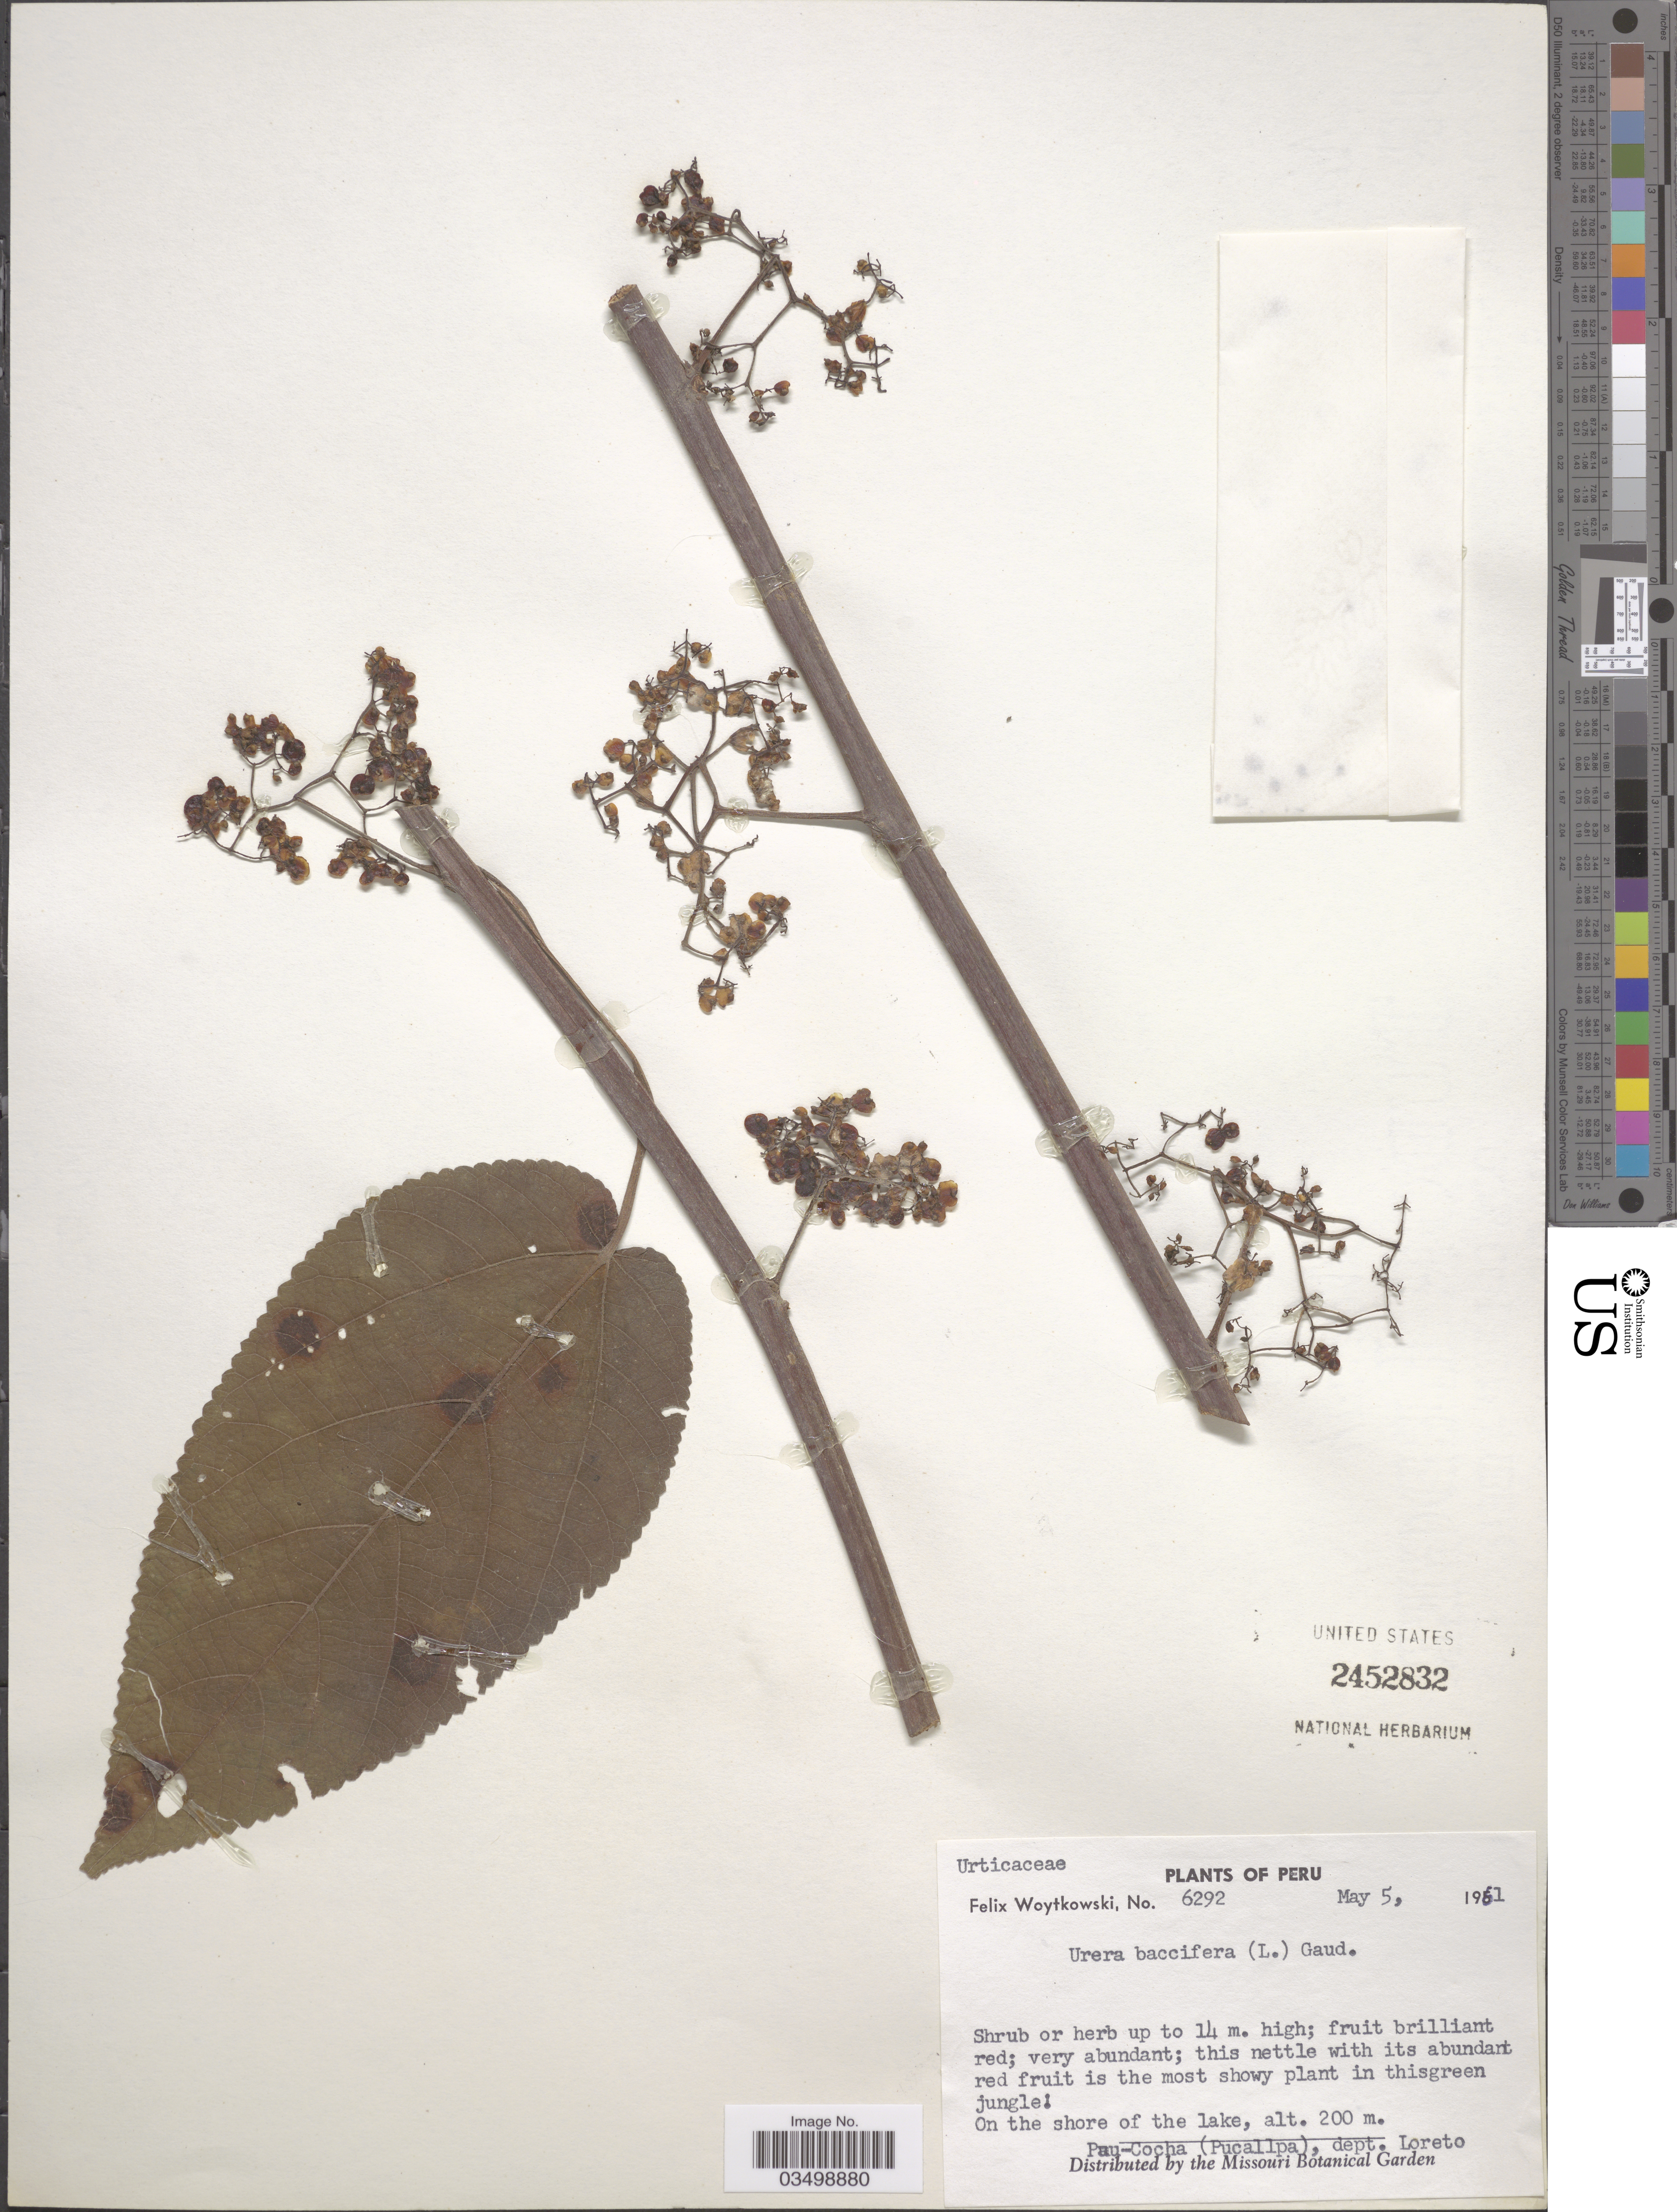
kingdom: Plantae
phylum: Tracheophyta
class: Magnoliopsida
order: Rosales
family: Urticaceae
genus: Urera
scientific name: Urera baccifera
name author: (L.) Gaudich. ex Wedd.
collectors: F. Woytkowski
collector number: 6292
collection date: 1961-05-05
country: Peru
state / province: Loreto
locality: On the shore of the lake. Pau-Cocha (Pucallpa), dept. Loreto.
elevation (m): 200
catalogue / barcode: US 2452832